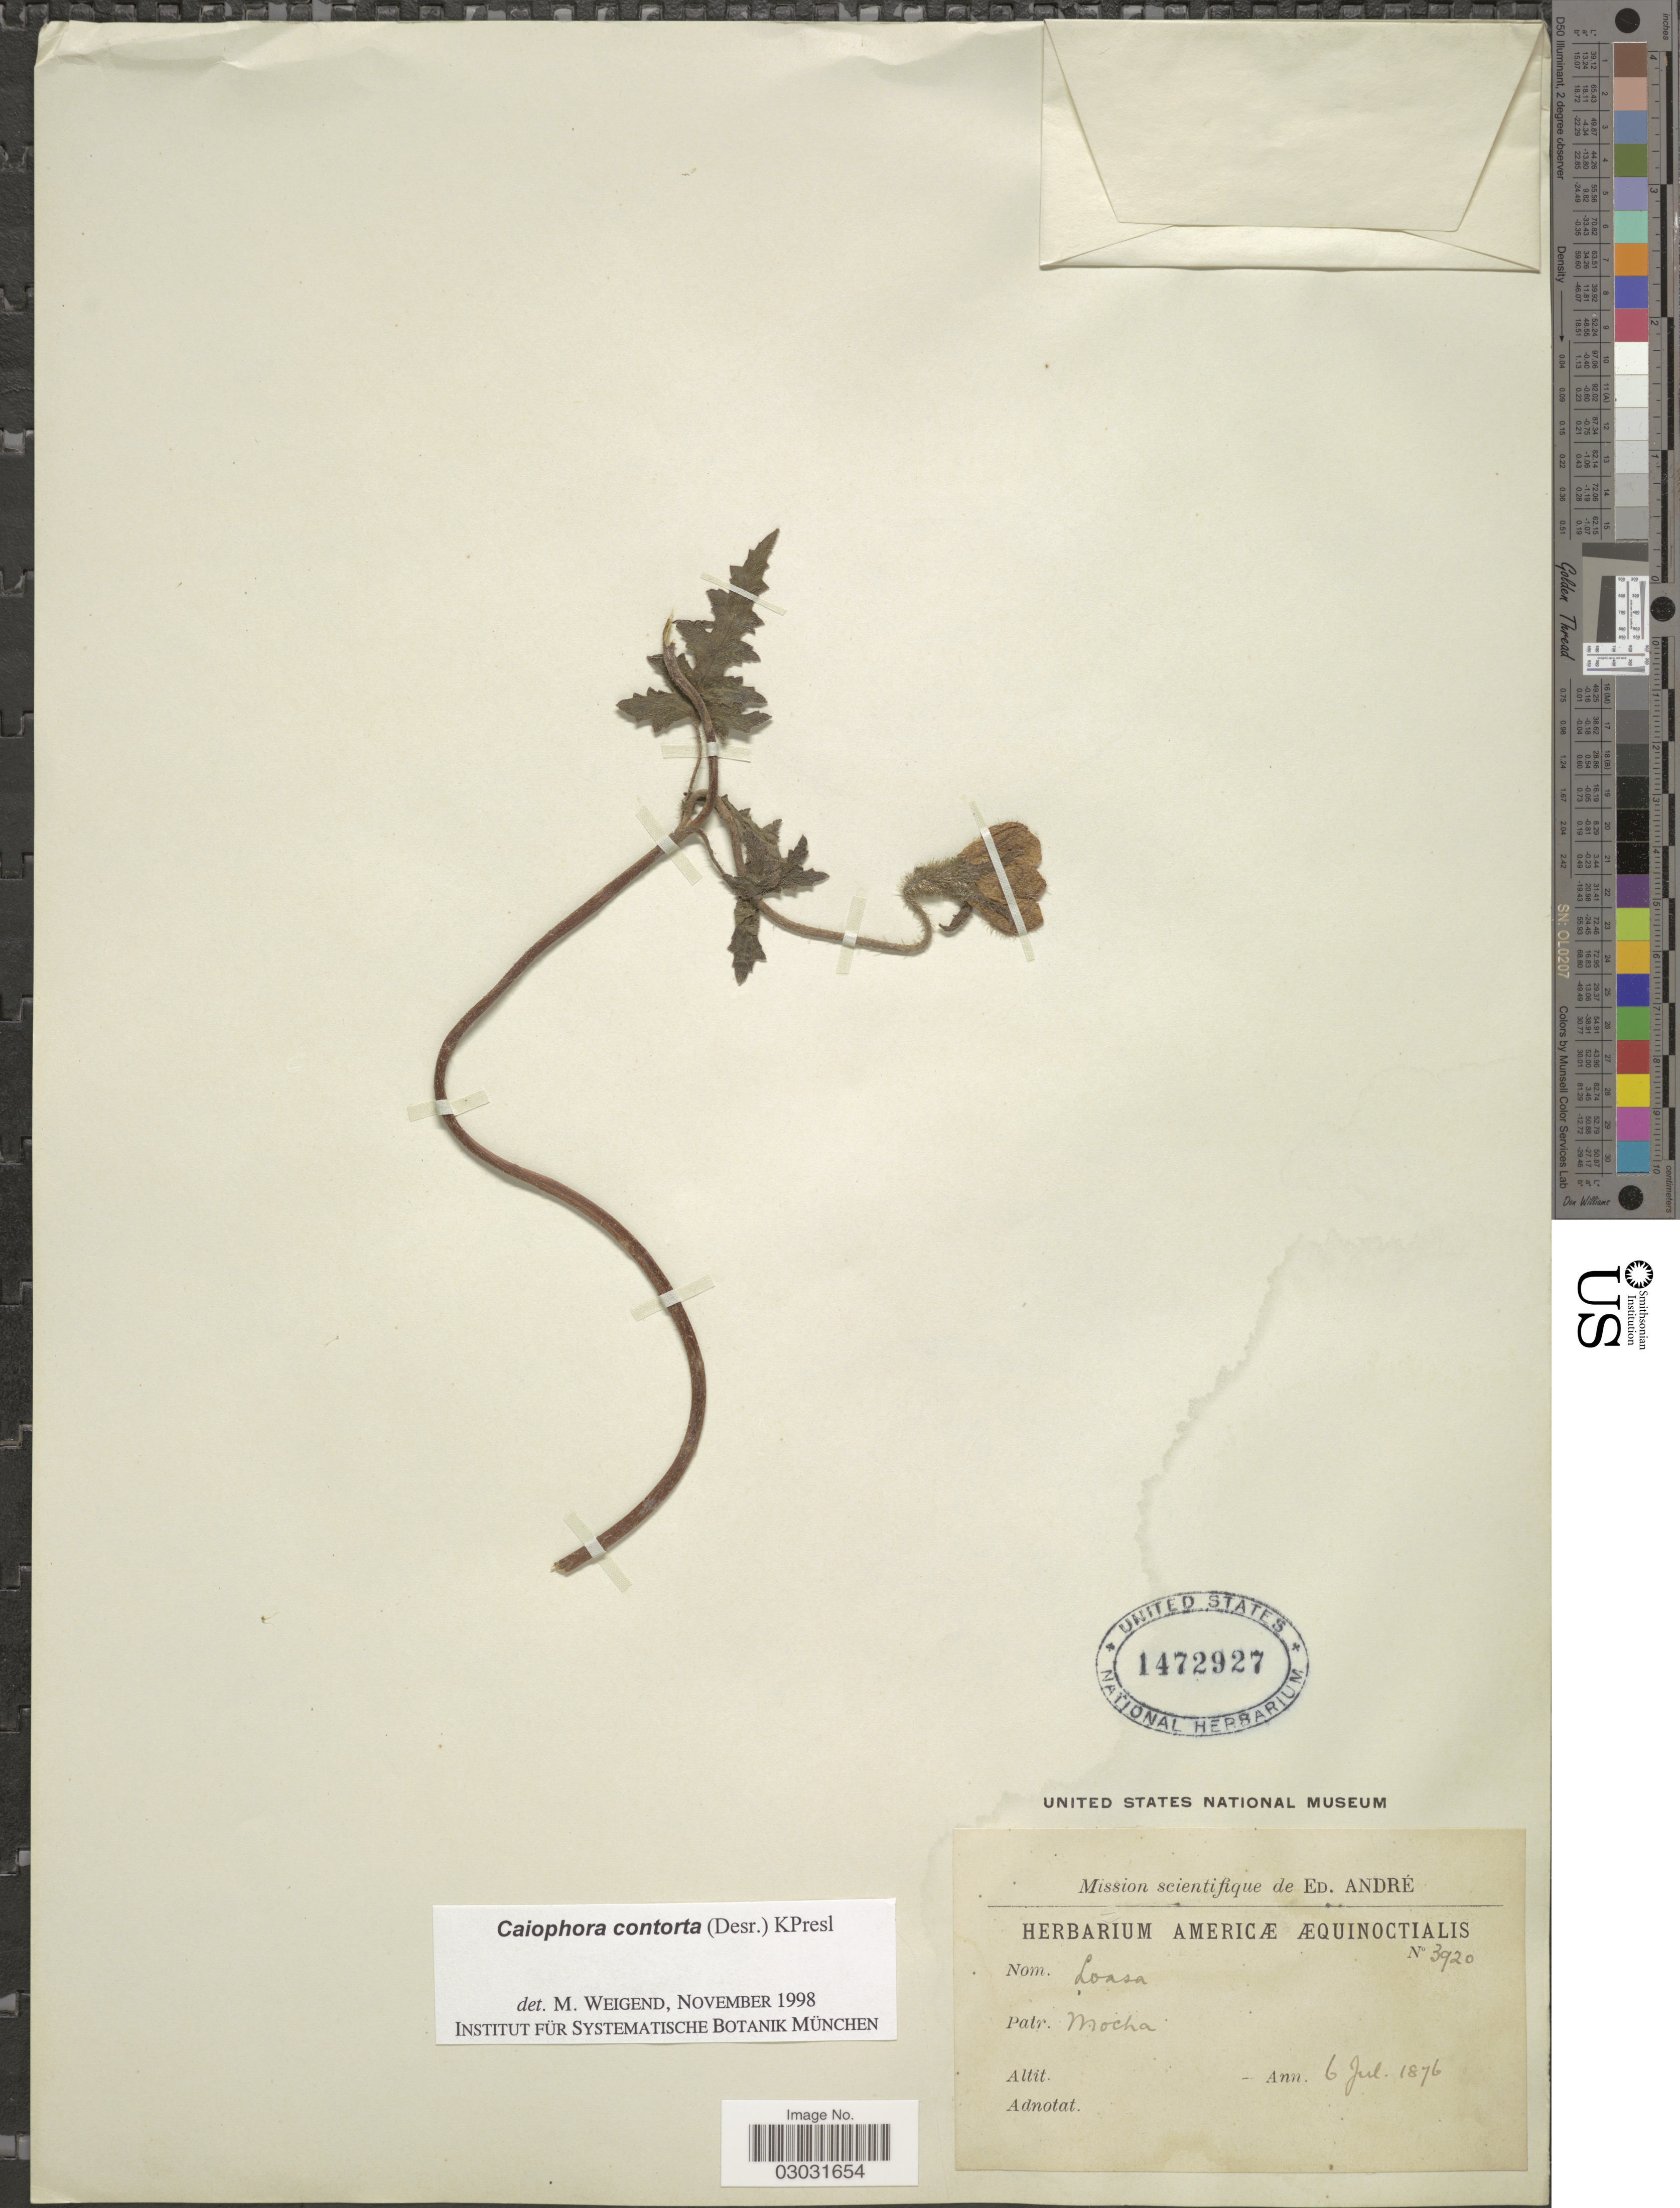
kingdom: Plantae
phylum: Tracheophyta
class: Magnoliopsida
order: Cornales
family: Loasaceae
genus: Caiophora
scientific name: Caiophora contorta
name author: (Desr.) C. Presl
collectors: E. Andre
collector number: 3920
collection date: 1876-07-06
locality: Mocha.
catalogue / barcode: US 1472927